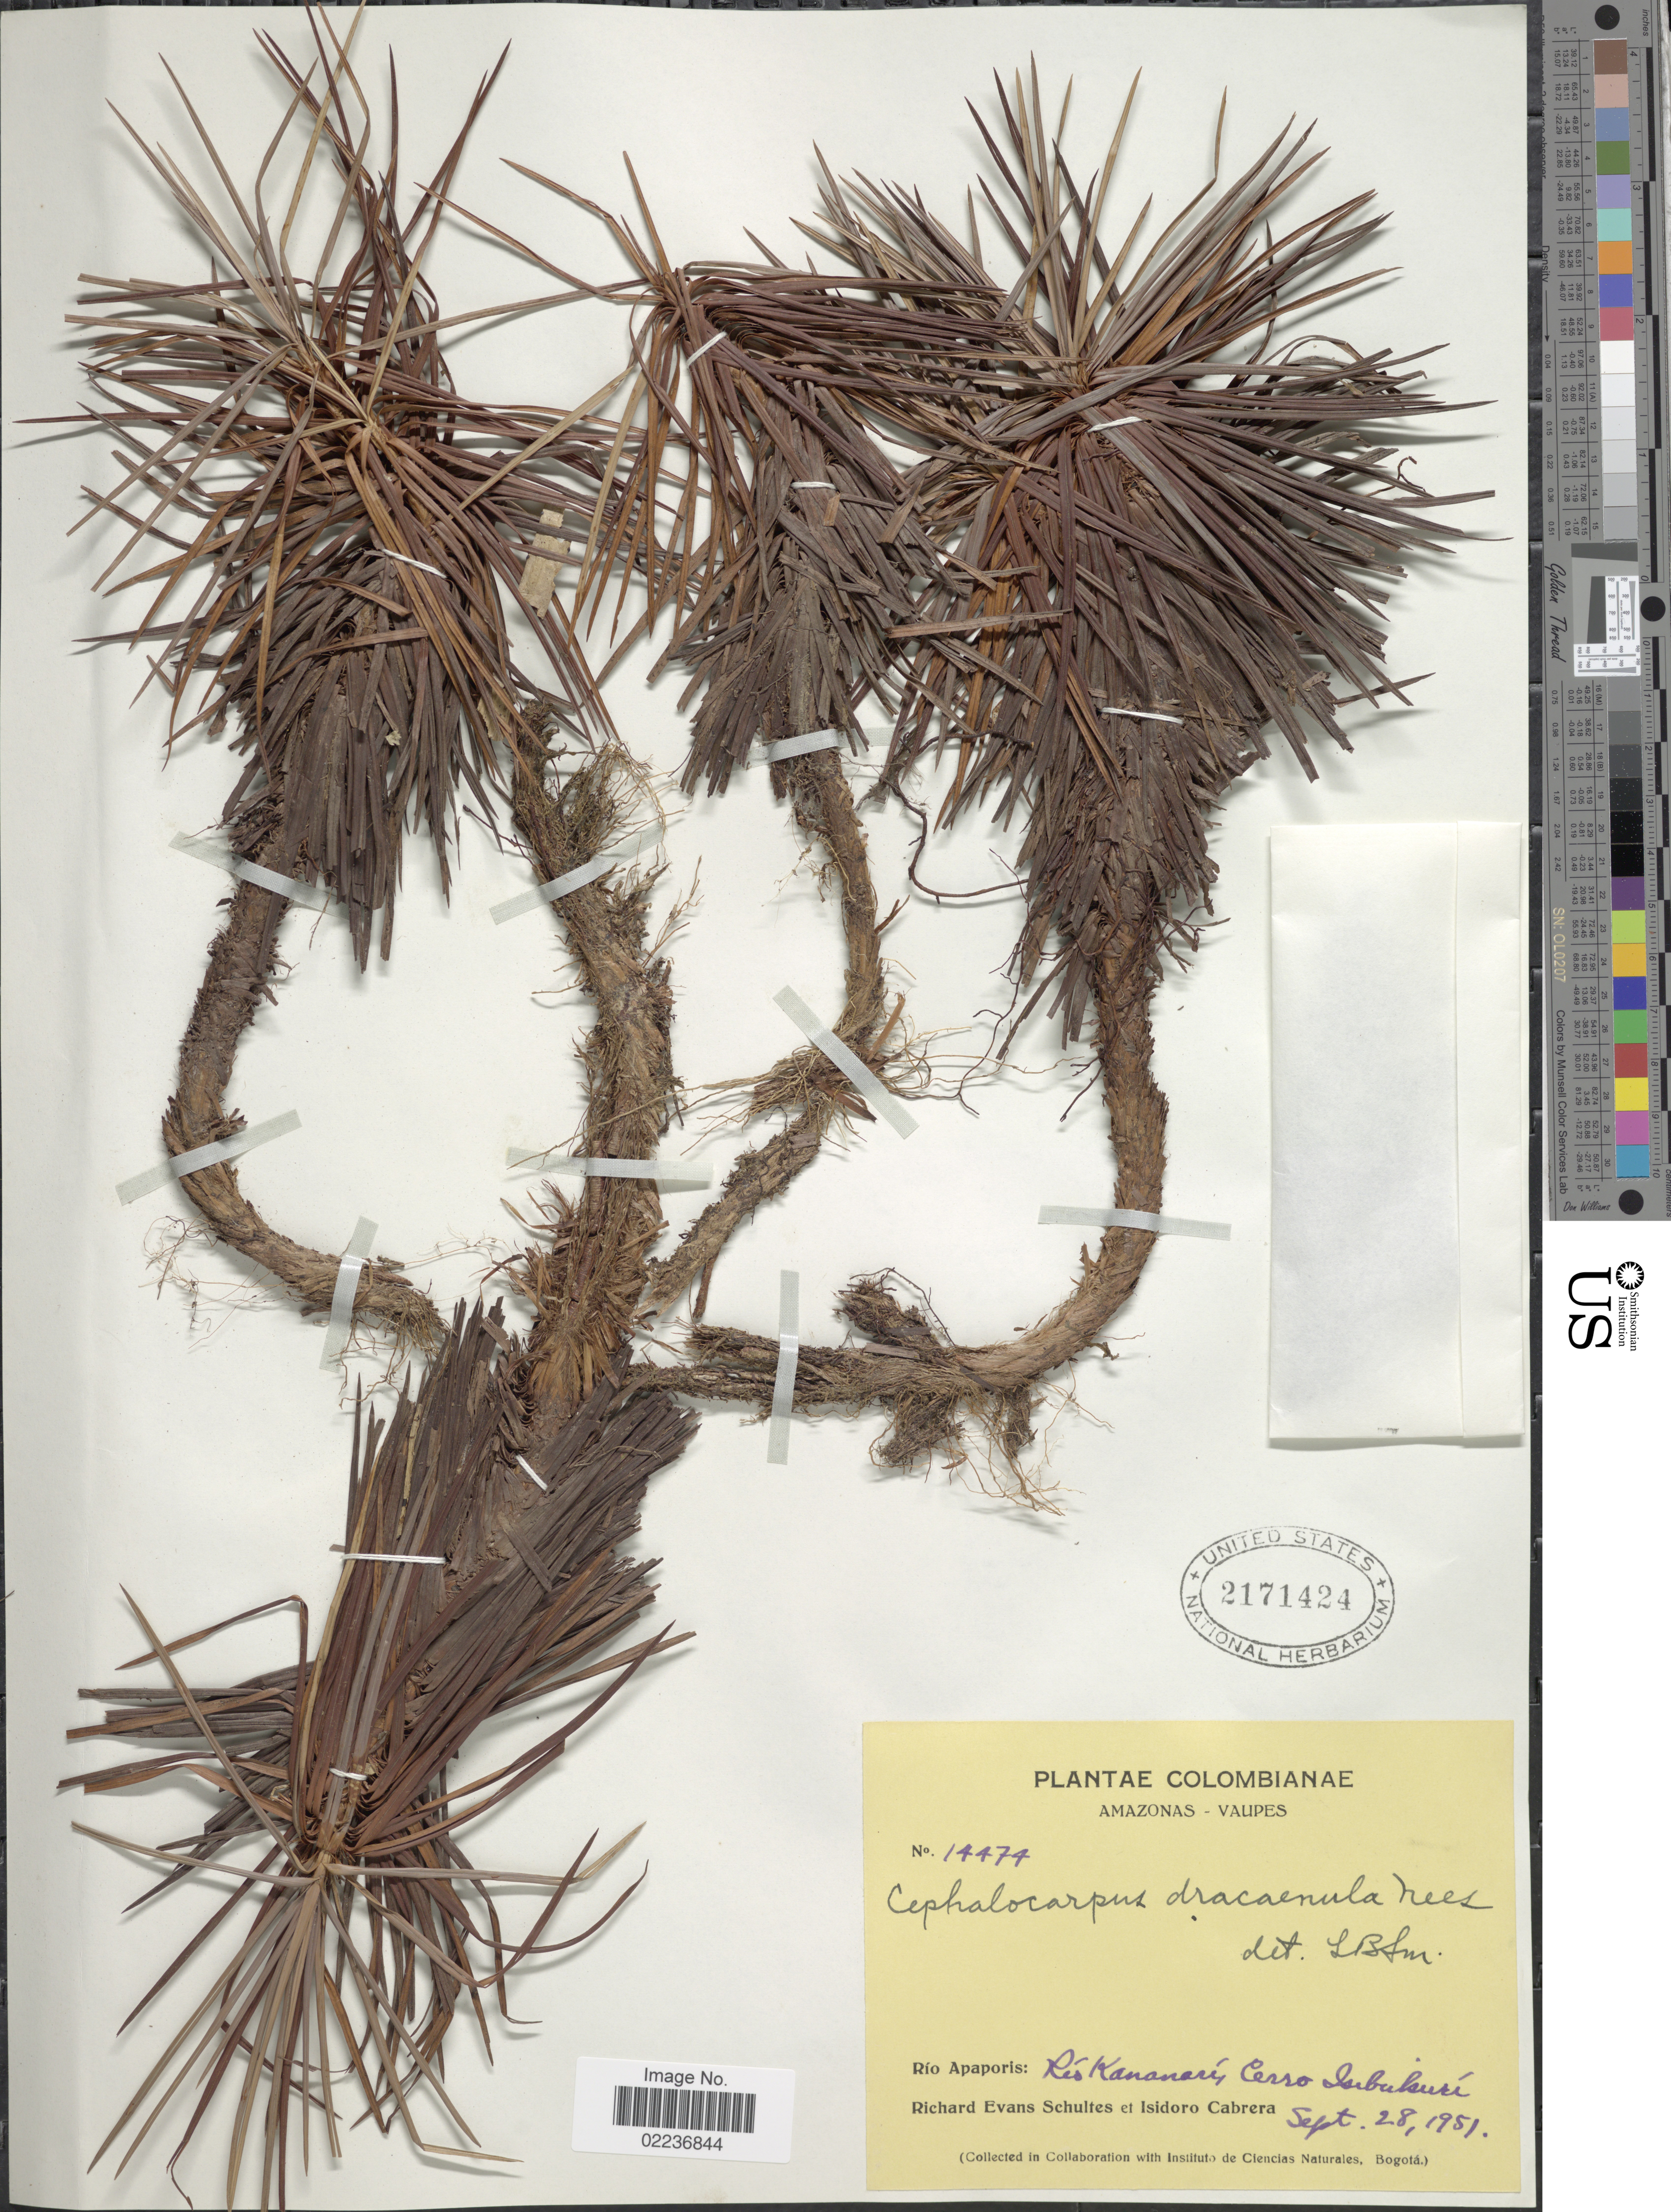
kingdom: Plantae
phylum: Tracheophyta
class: Liliopsida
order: Poales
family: Cyperaceae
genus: Cephalocarpus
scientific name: Cephalocarpus dracaenula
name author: Nees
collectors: R. E. Schultes & I. Cabrera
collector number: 14474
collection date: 1951-09-28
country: Colombia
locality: Amazonas-Vaupes, Rio Apaporis: Les Kananari, Cerro Isibukuri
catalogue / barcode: US 2171424